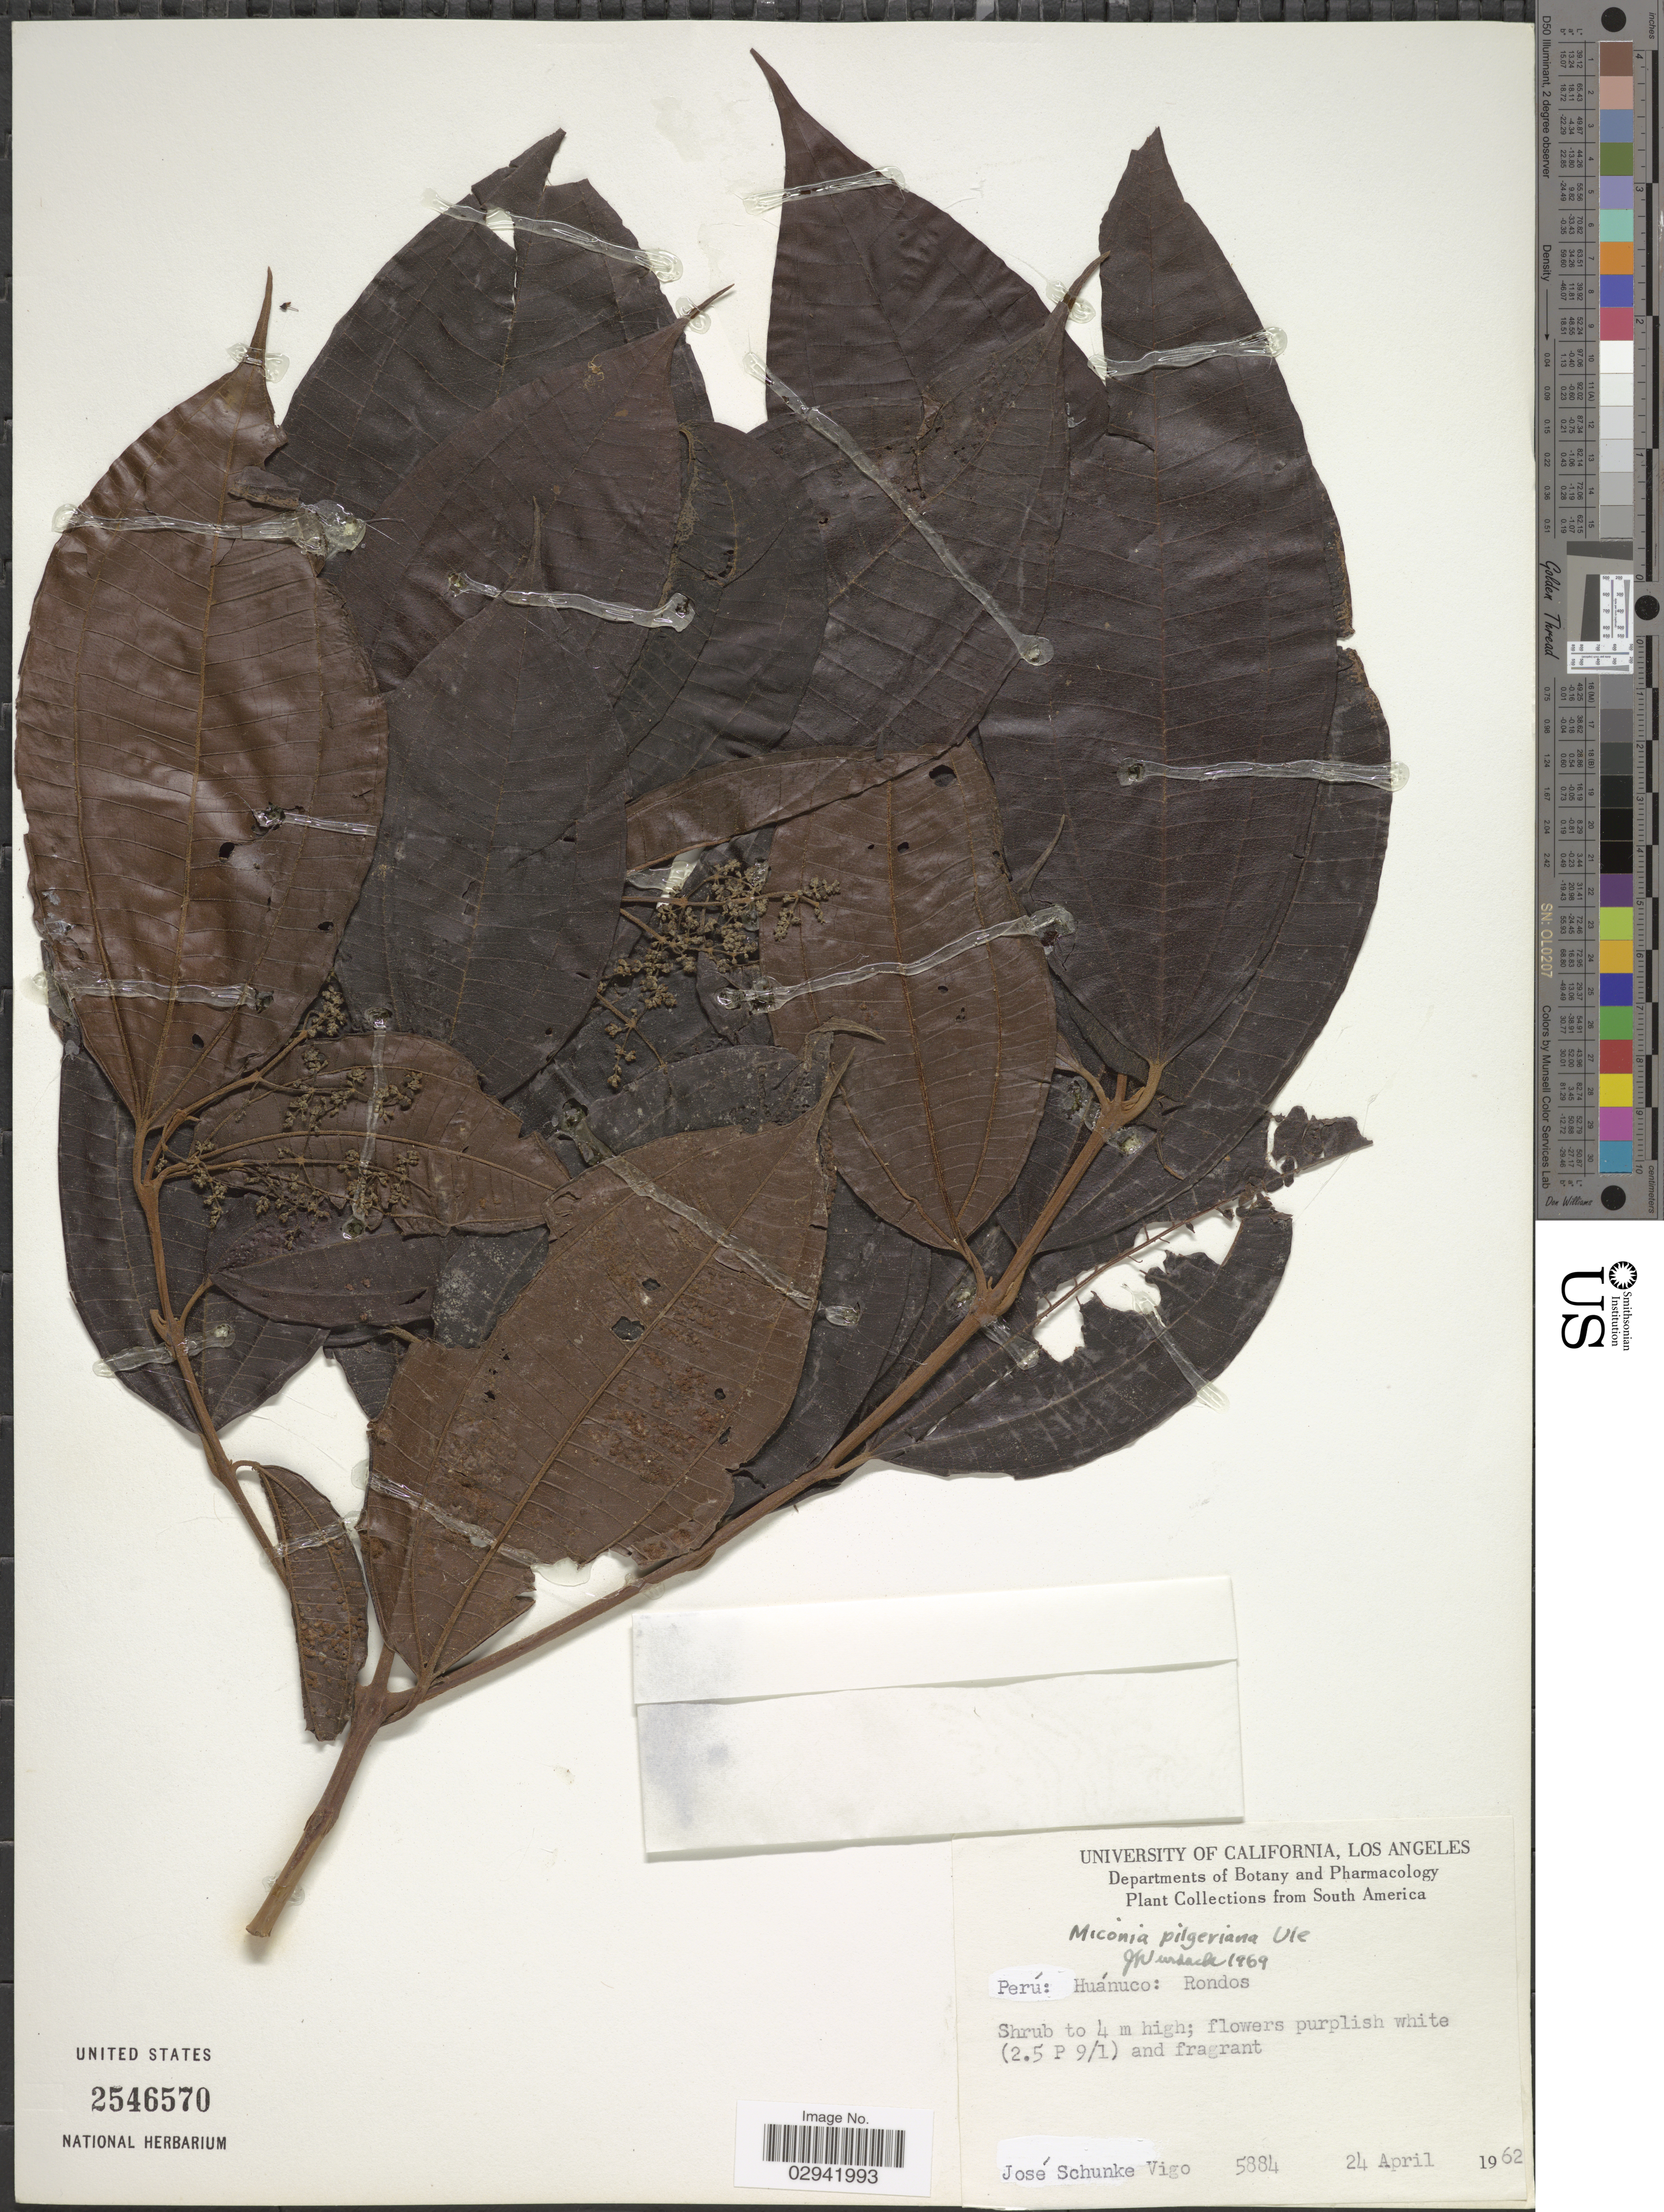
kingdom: Plantae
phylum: Tracheophyta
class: Magnoliopsida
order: Myrtales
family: Melastomataceae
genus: Miconia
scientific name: Miconia pilgeriana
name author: Ule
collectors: J. Schunke Vigo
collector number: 5884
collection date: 1962-04-24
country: Peru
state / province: Huánuco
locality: Rondos.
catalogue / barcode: US 2546570